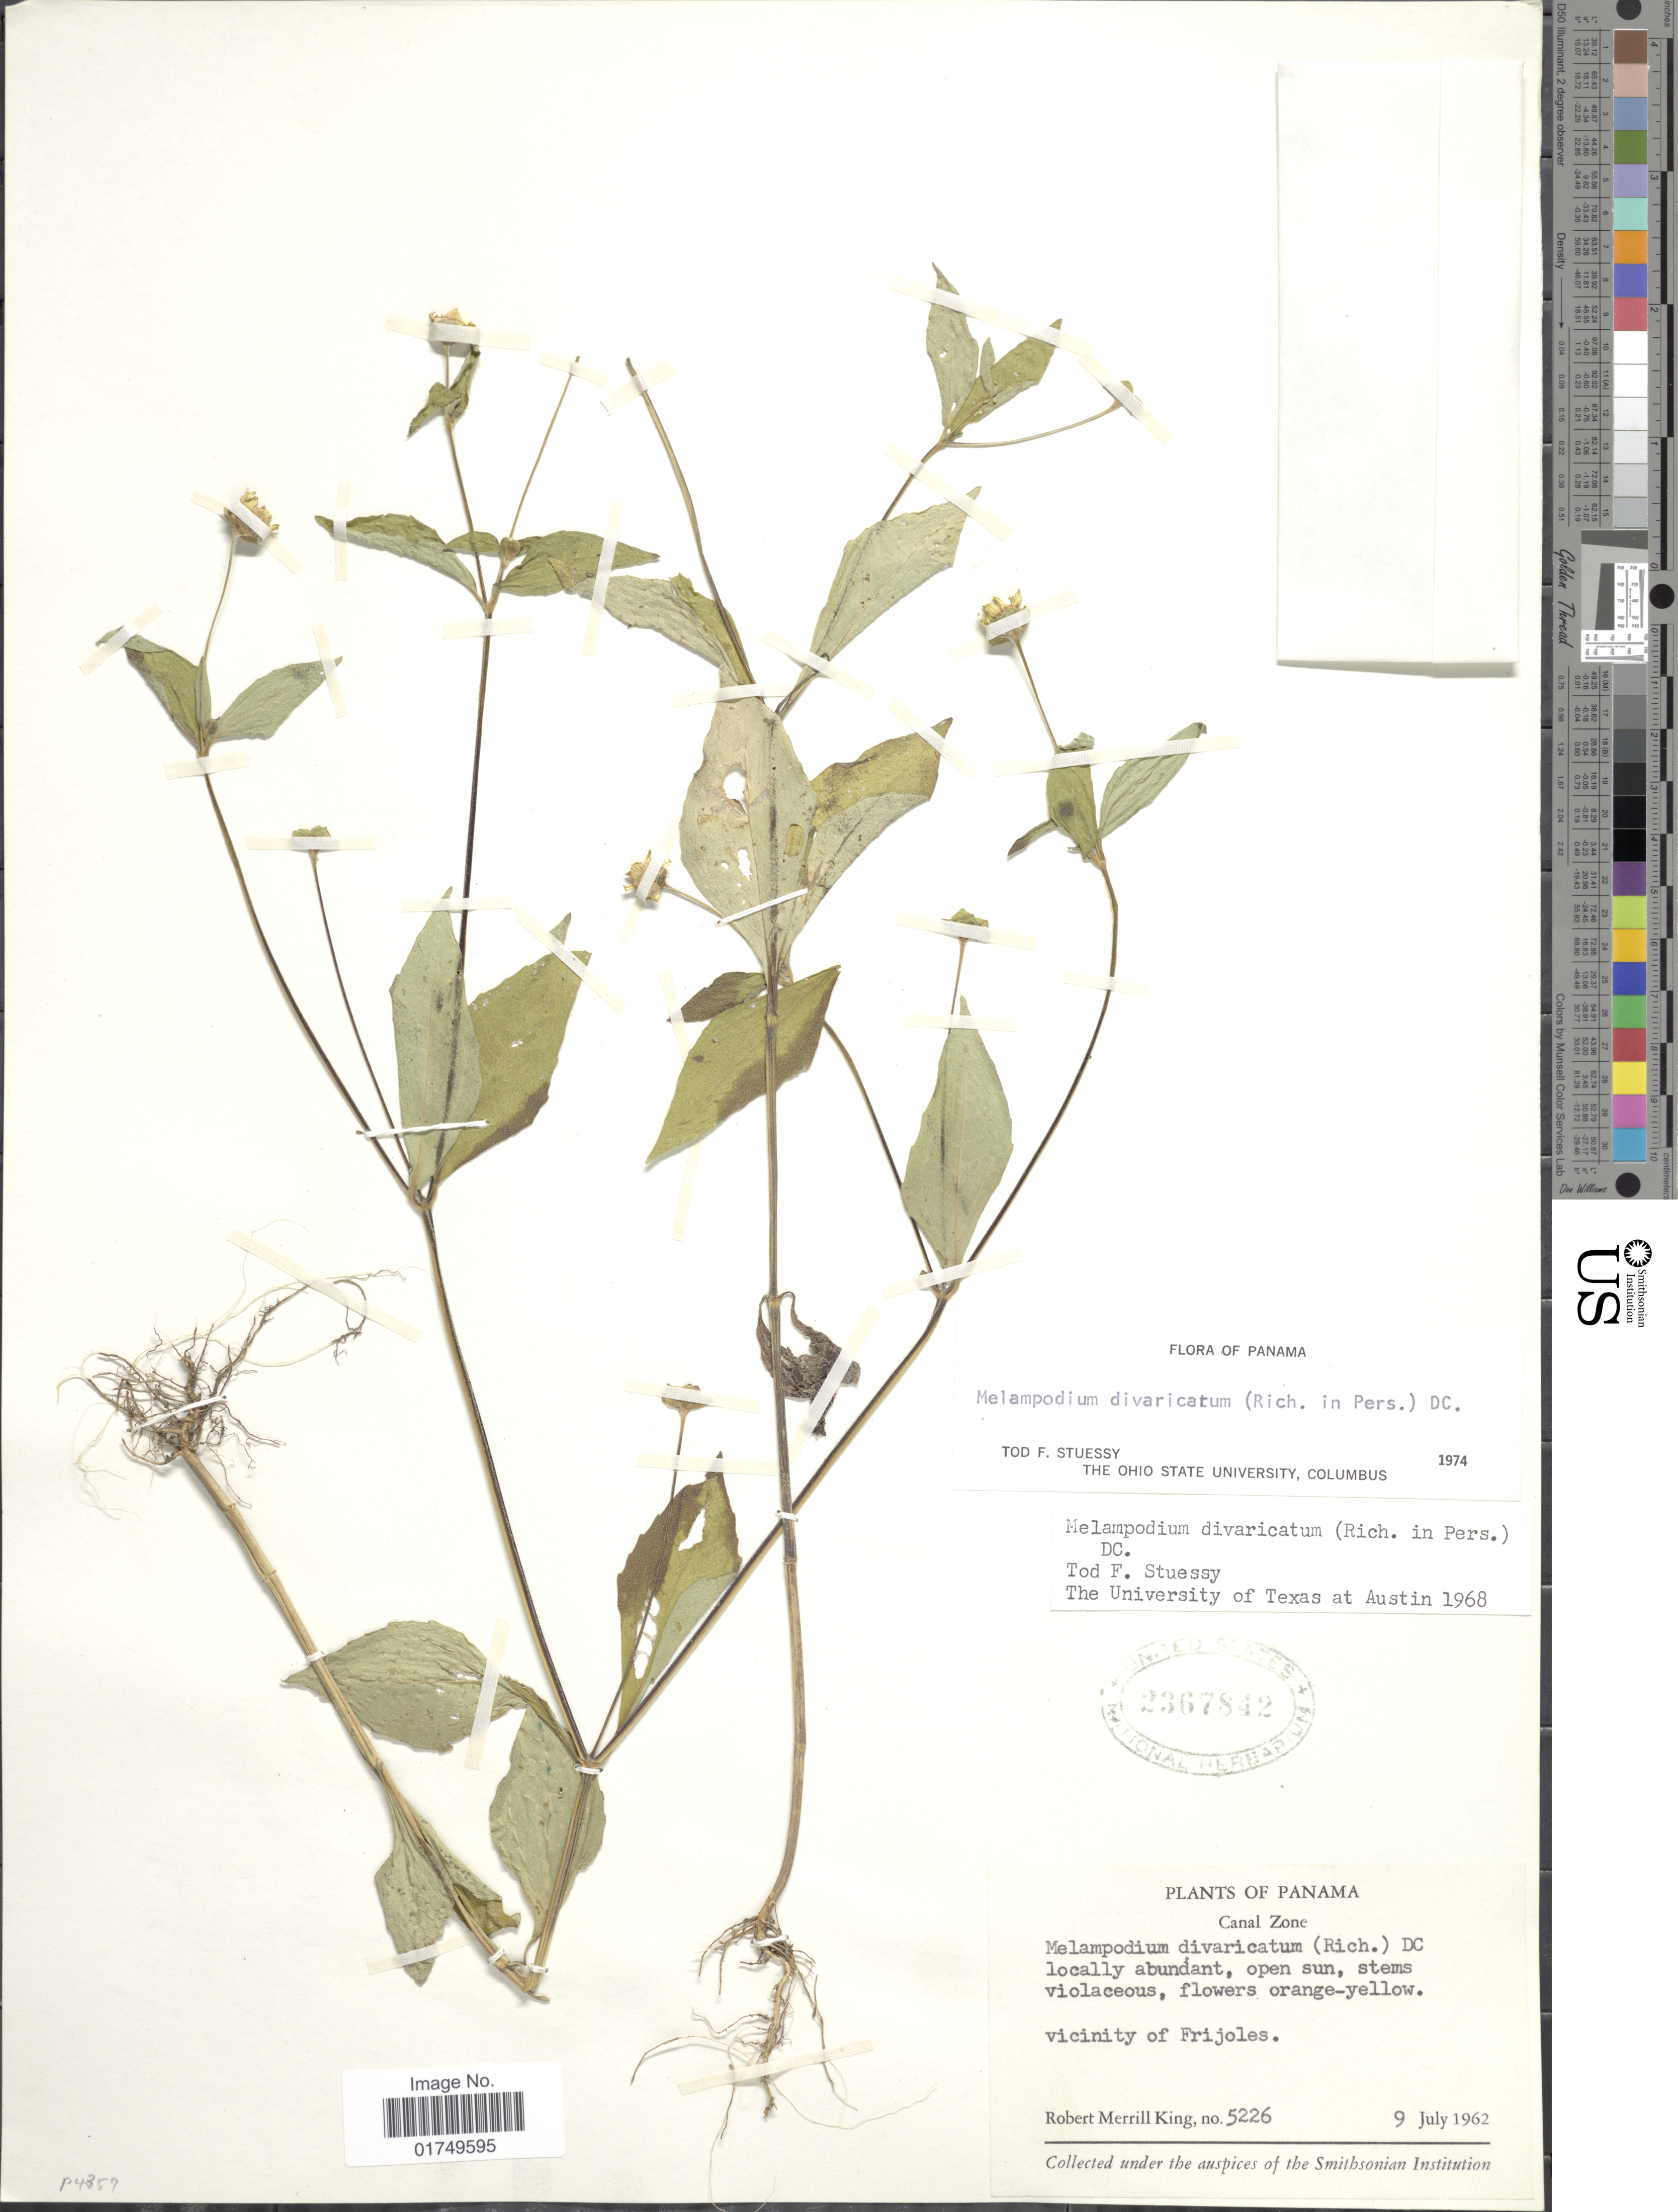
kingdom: Plantae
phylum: Tracheophyta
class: Magnoliopsida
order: Asterales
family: Asteraceae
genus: Melampodium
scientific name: Melampodium divaricatum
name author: (Rich.) DC.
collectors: R. M. King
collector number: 5226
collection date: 1962-07-09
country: Panama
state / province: Colón / Panamá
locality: Canal Zone, Vicinity of Frijoles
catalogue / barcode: US 2367842